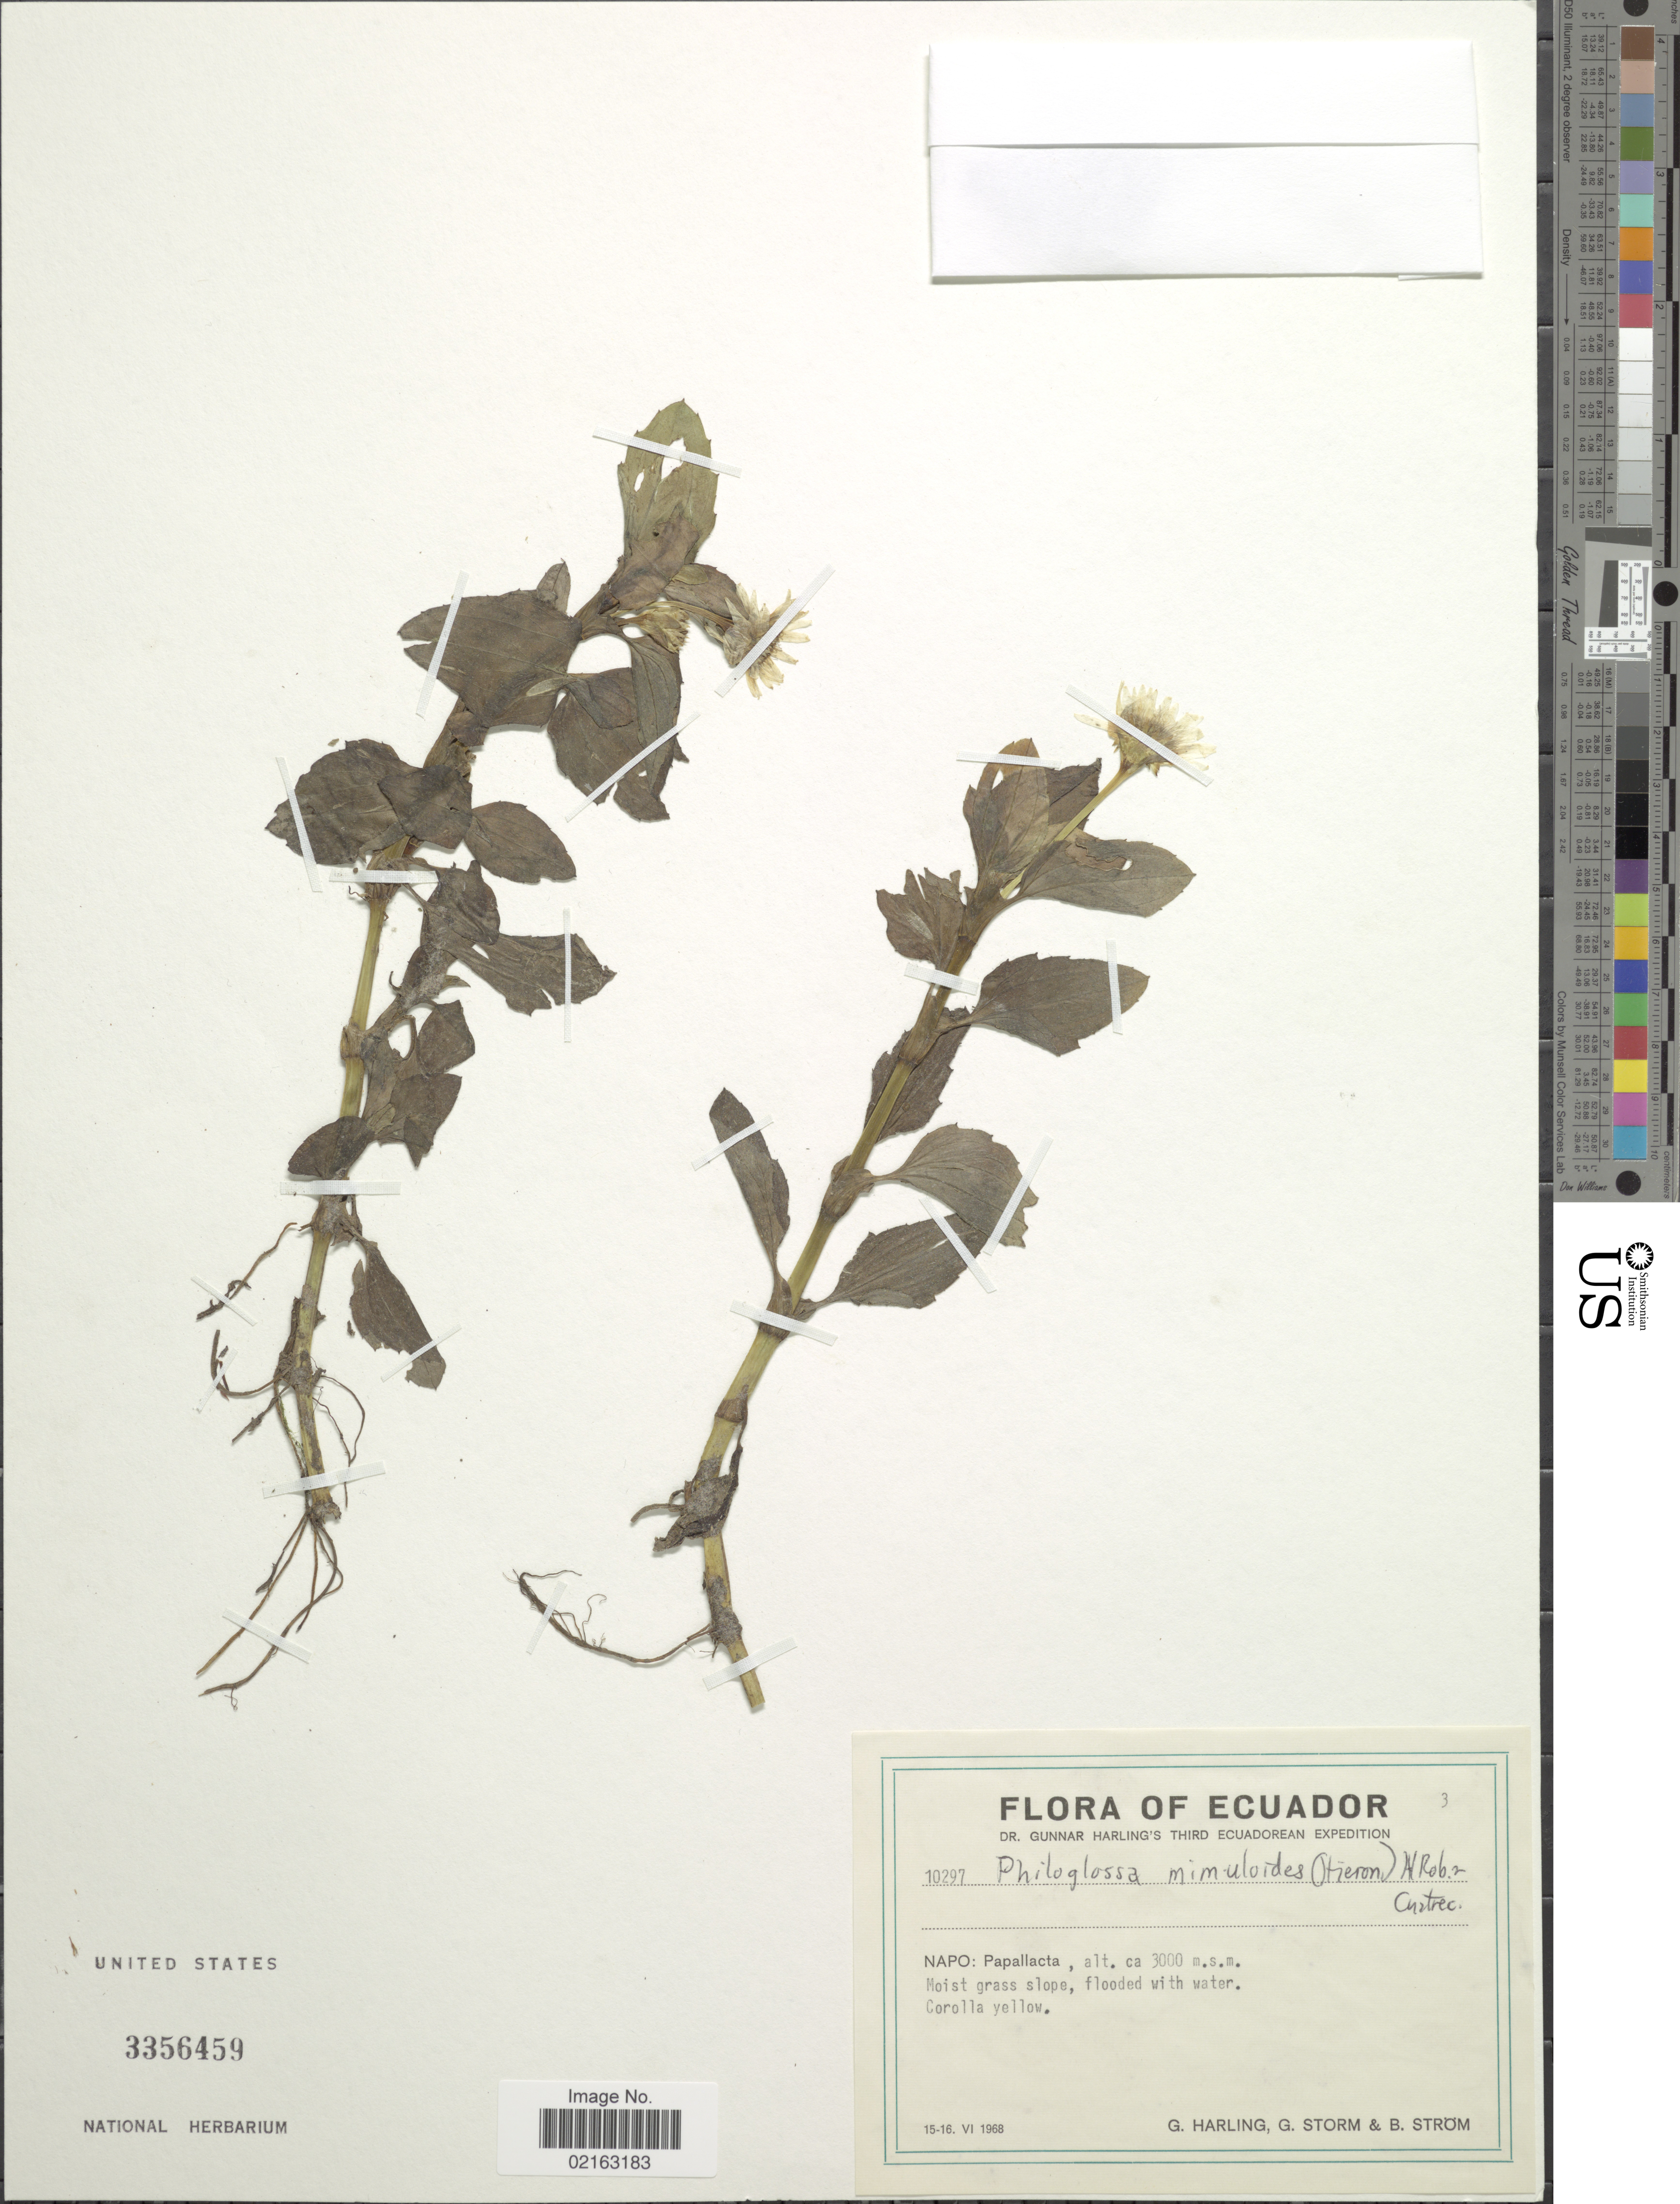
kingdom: Plantae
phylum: Tracheophyta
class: Magnoliopsida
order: Asterales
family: Asteraceae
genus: Philoglossa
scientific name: Philoglossa mimuloides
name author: (Hieron.) H. Rob. & Brettell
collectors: G. Harling, G. Storm & B. Strom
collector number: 10297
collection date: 1968-06-15/1968-06-16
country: Ecuador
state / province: Napo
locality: Napo: Papallacta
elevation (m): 3000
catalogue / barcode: US 3356459